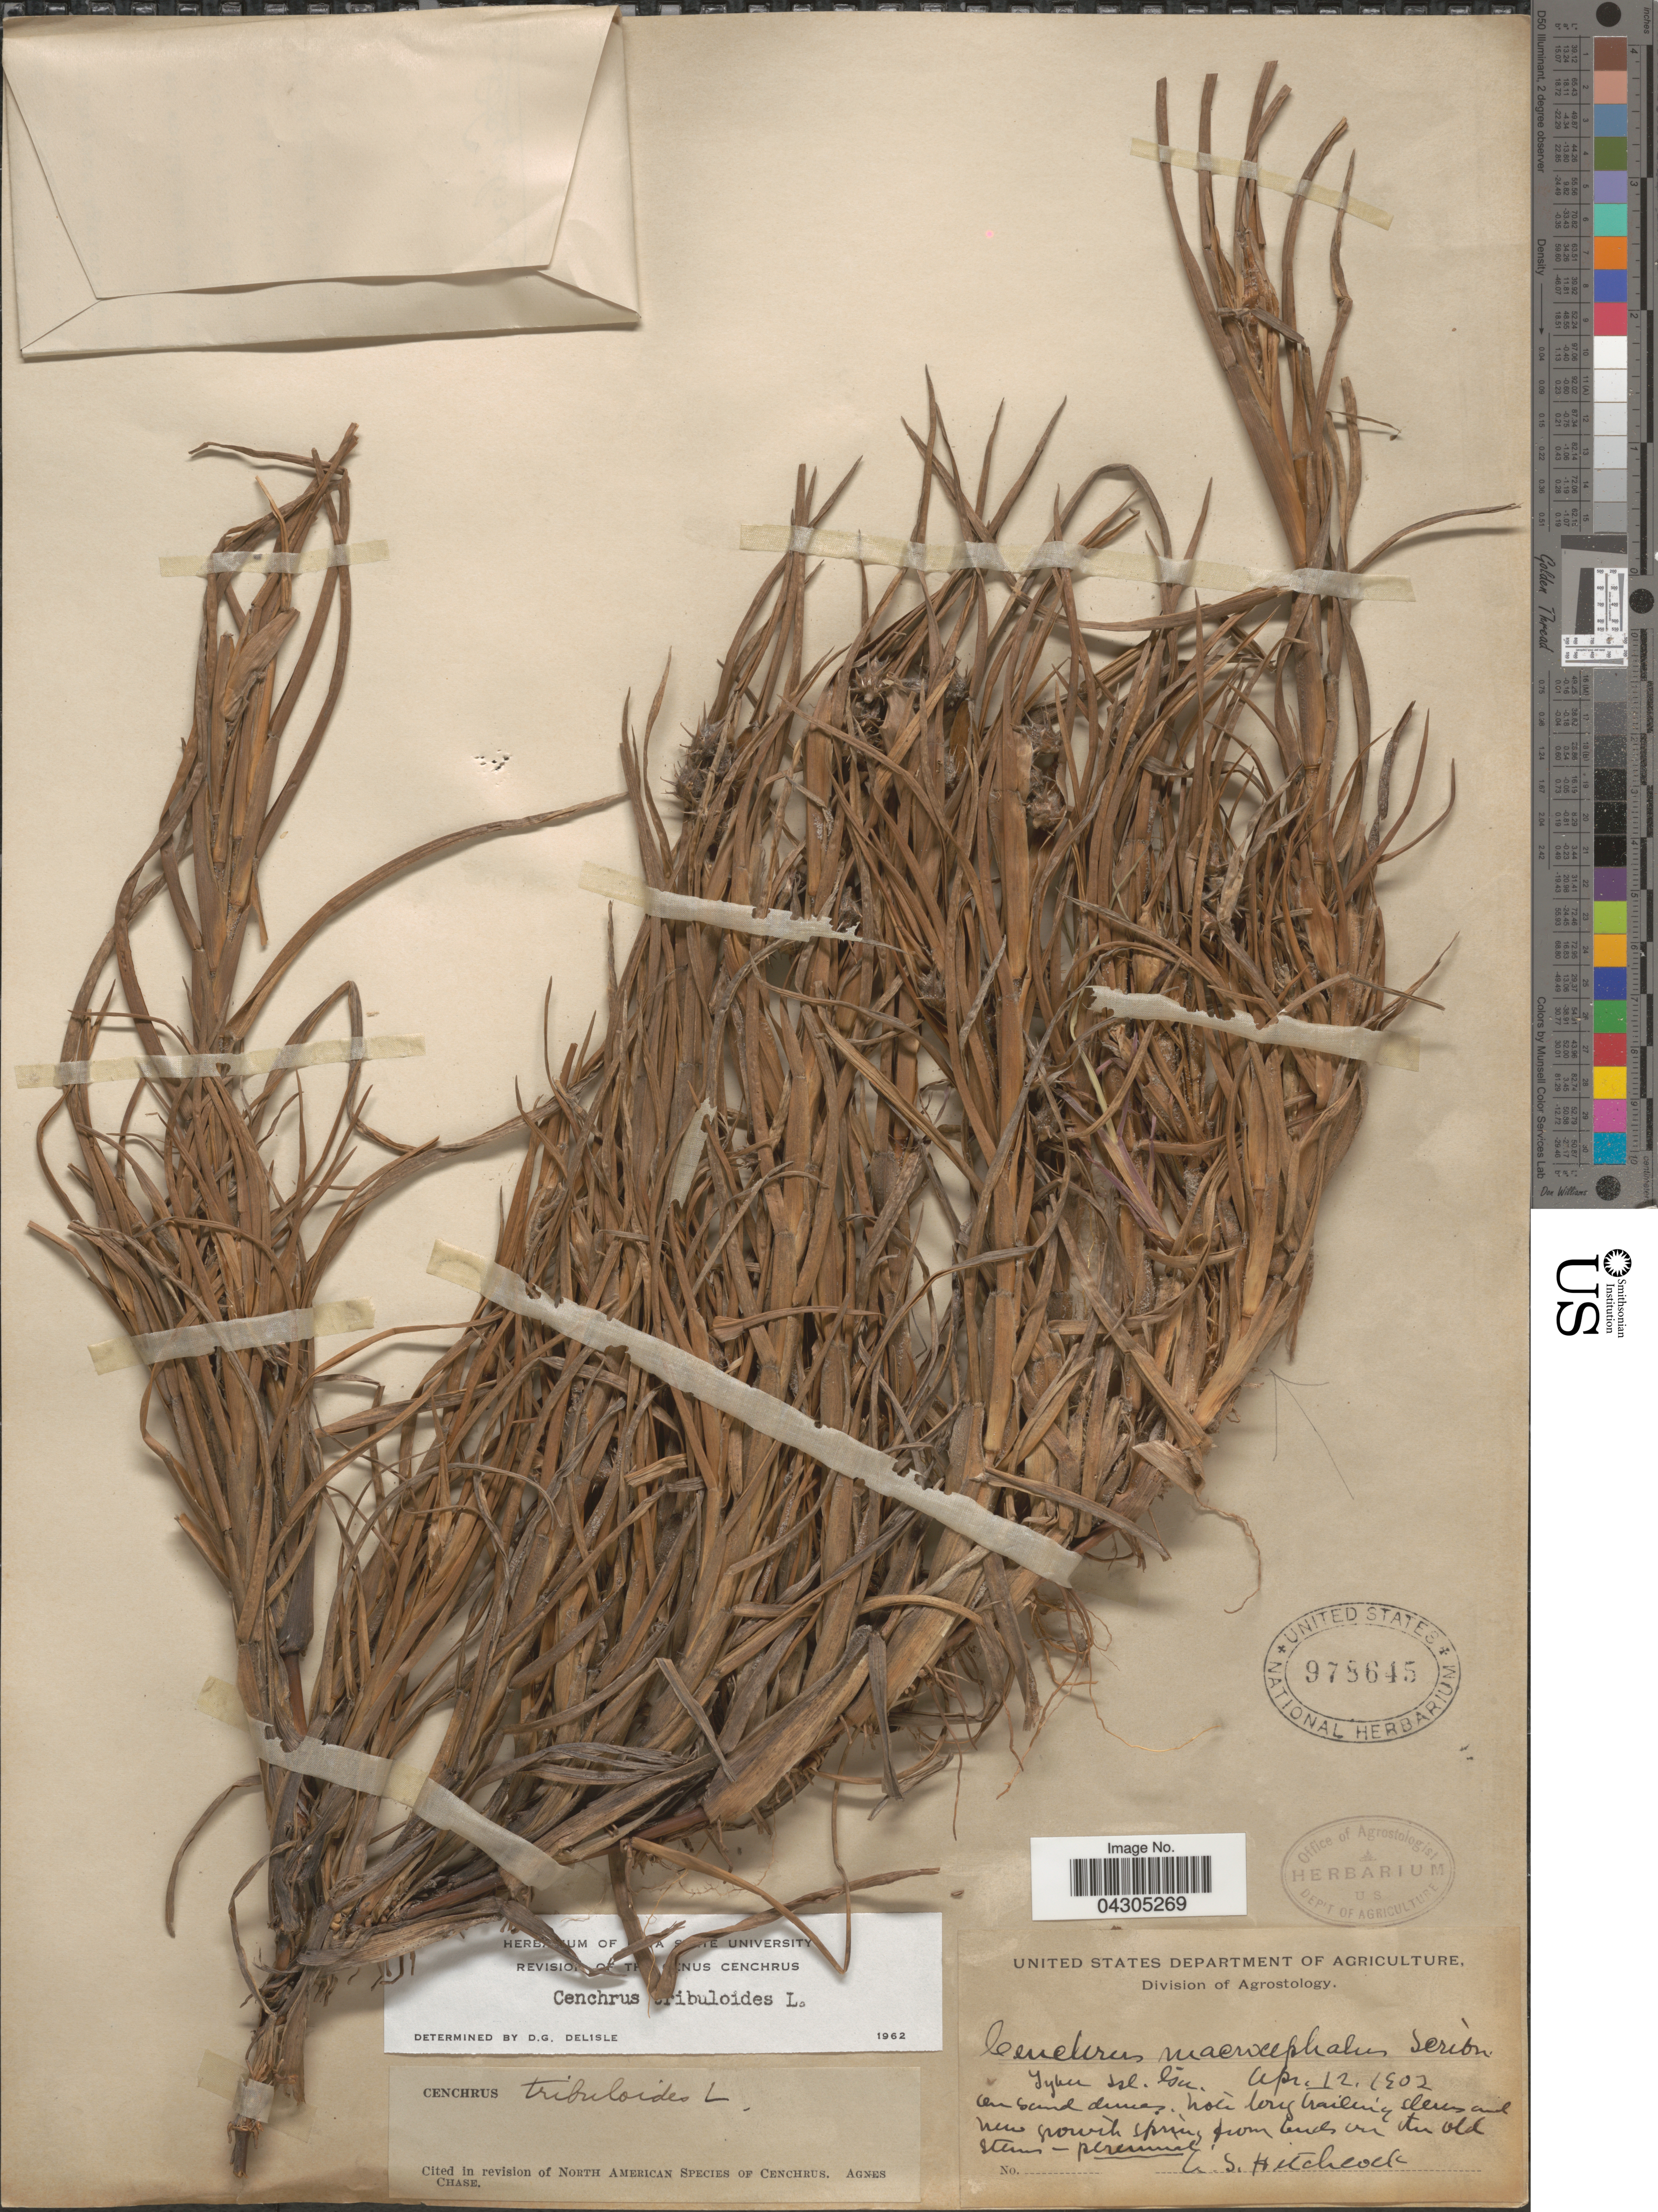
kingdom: Plantae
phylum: Tracheophyta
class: Liliopsida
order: Poales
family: Poaceae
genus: Cenchrus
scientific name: Cenchrus tribuloides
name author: L.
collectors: A. S. Hitchcock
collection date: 1902-04-12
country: United States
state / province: Georgia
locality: Tybee Isl.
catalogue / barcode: US 978645